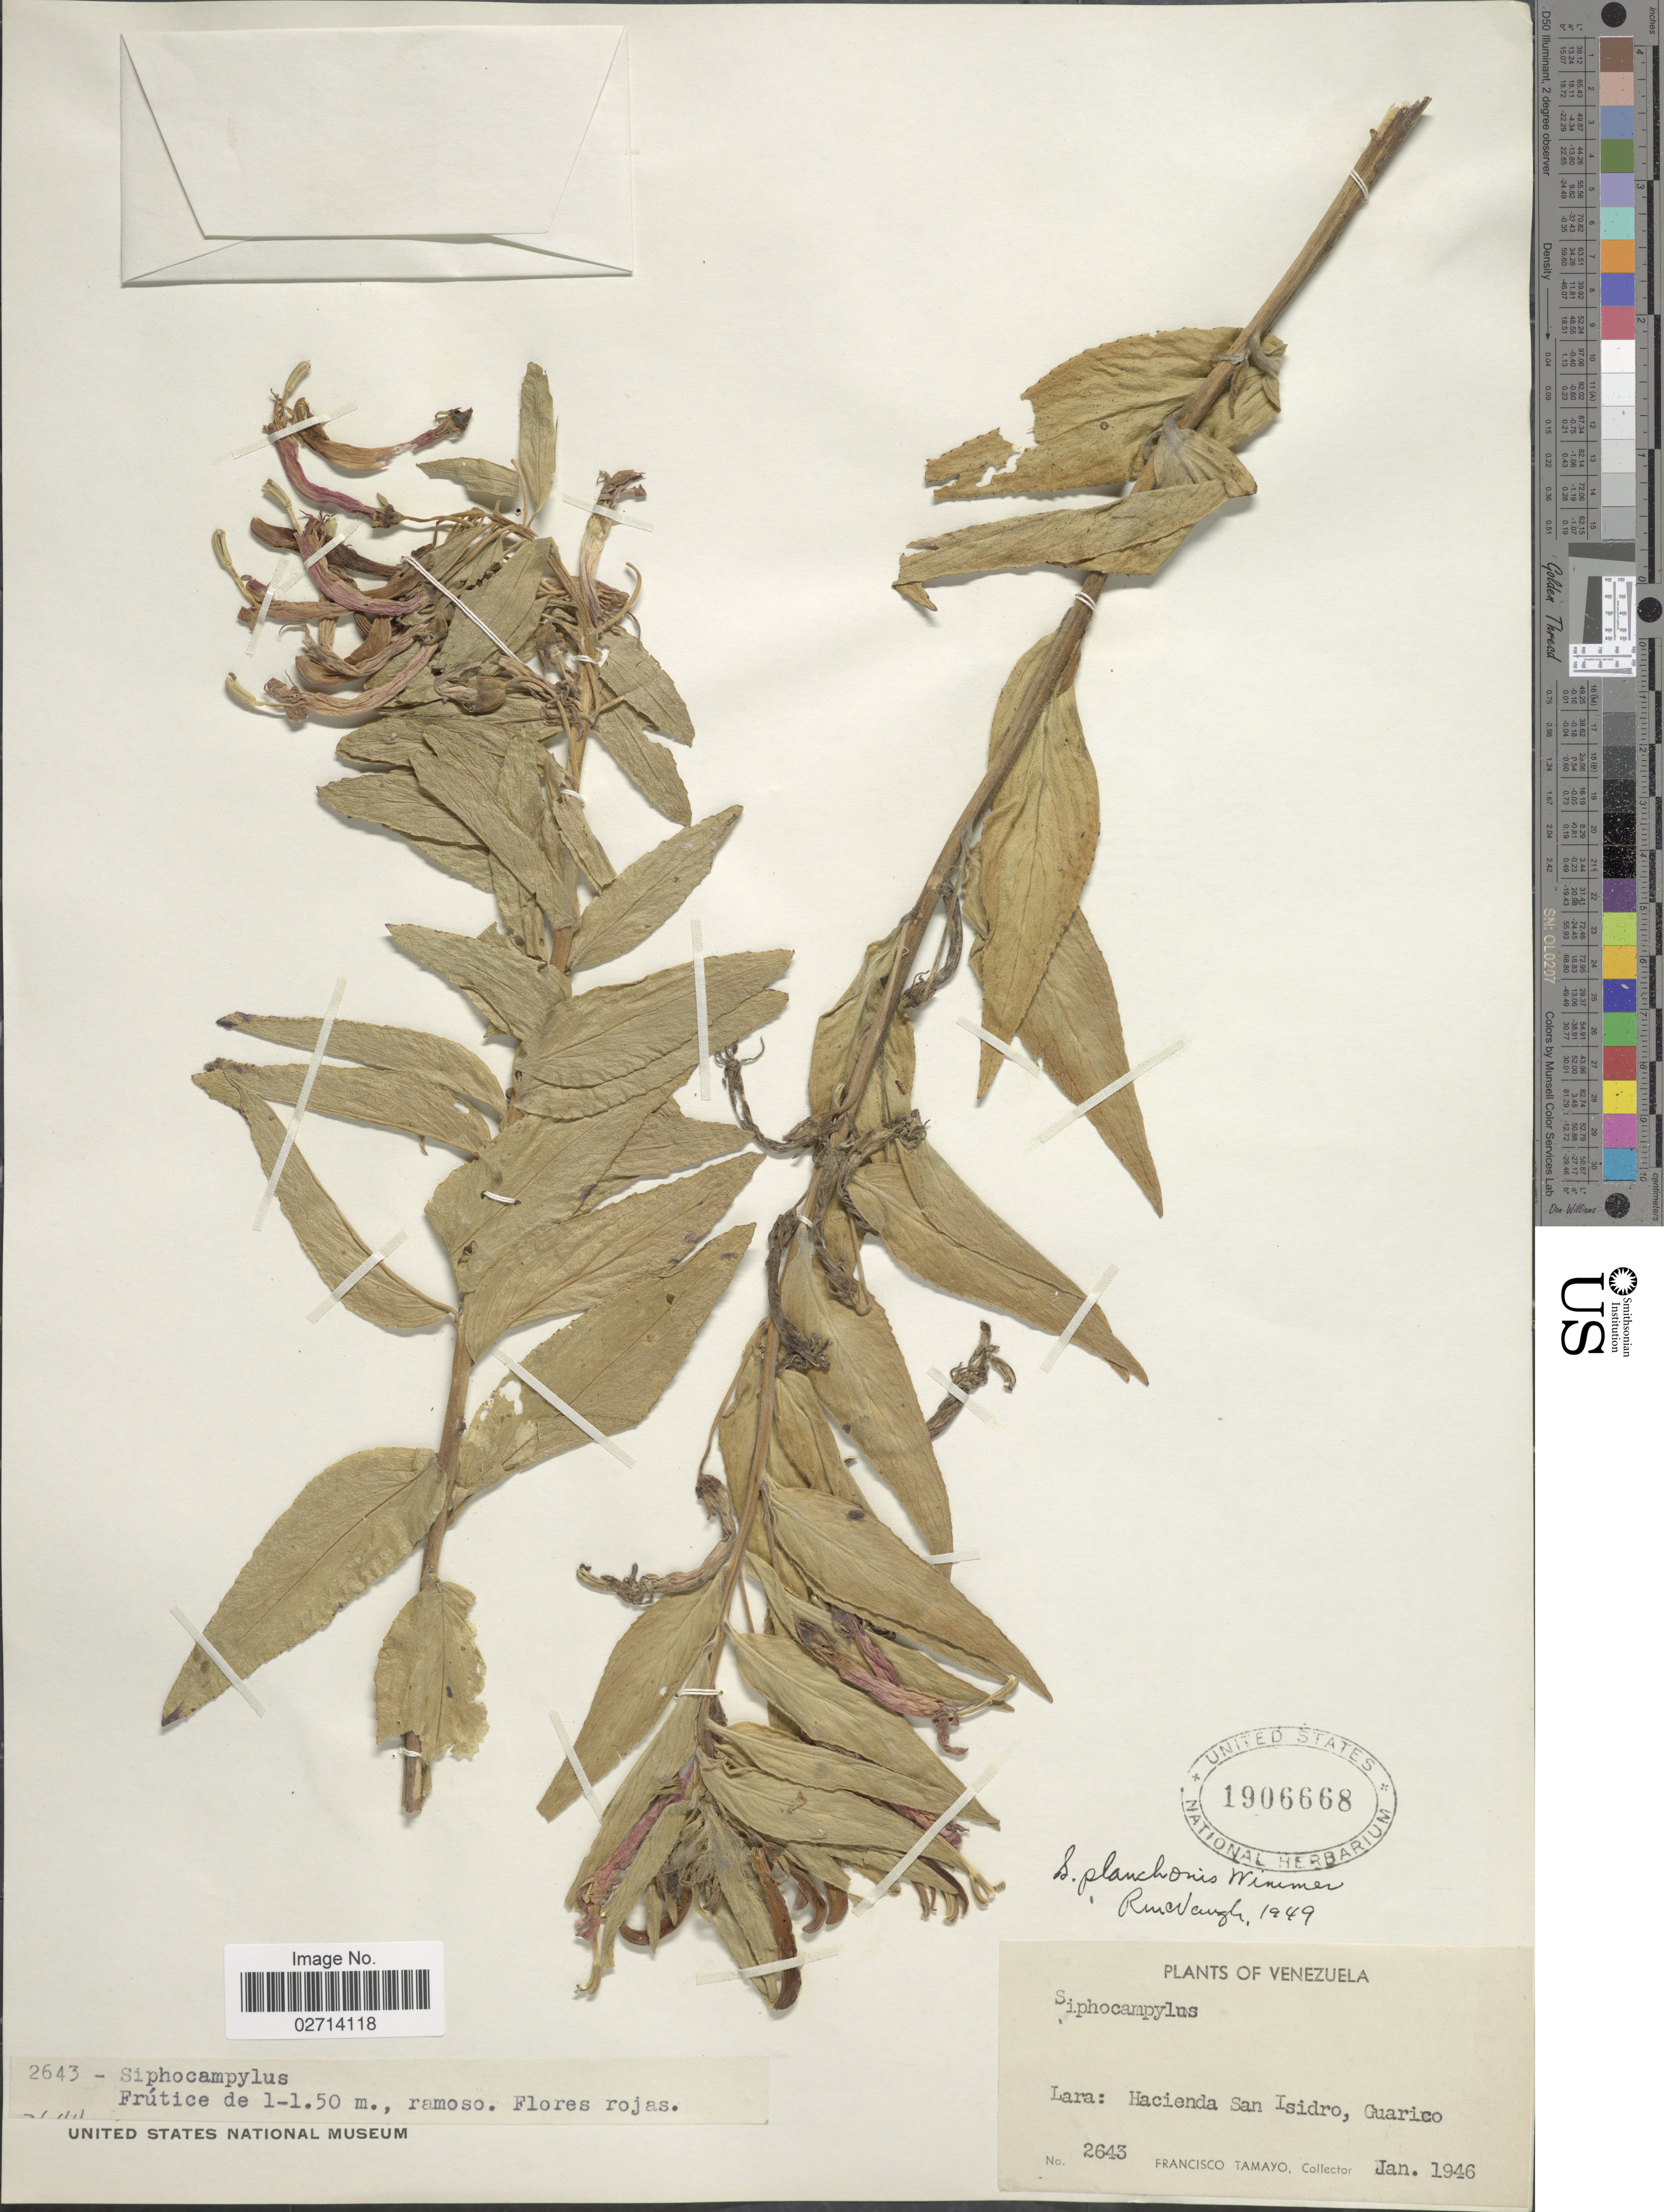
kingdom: Plantae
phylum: Tracheophyta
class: Magnoliopsida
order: Asterales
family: Campanulaceae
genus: Siphocampylus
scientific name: Siphocampylus planchonis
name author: E. Wimm.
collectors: F. Tamayo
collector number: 2643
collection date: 1946-01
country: Venezuela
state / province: Lara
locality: Hacienda San Isidro, Guarico.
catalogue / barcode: US 1906668